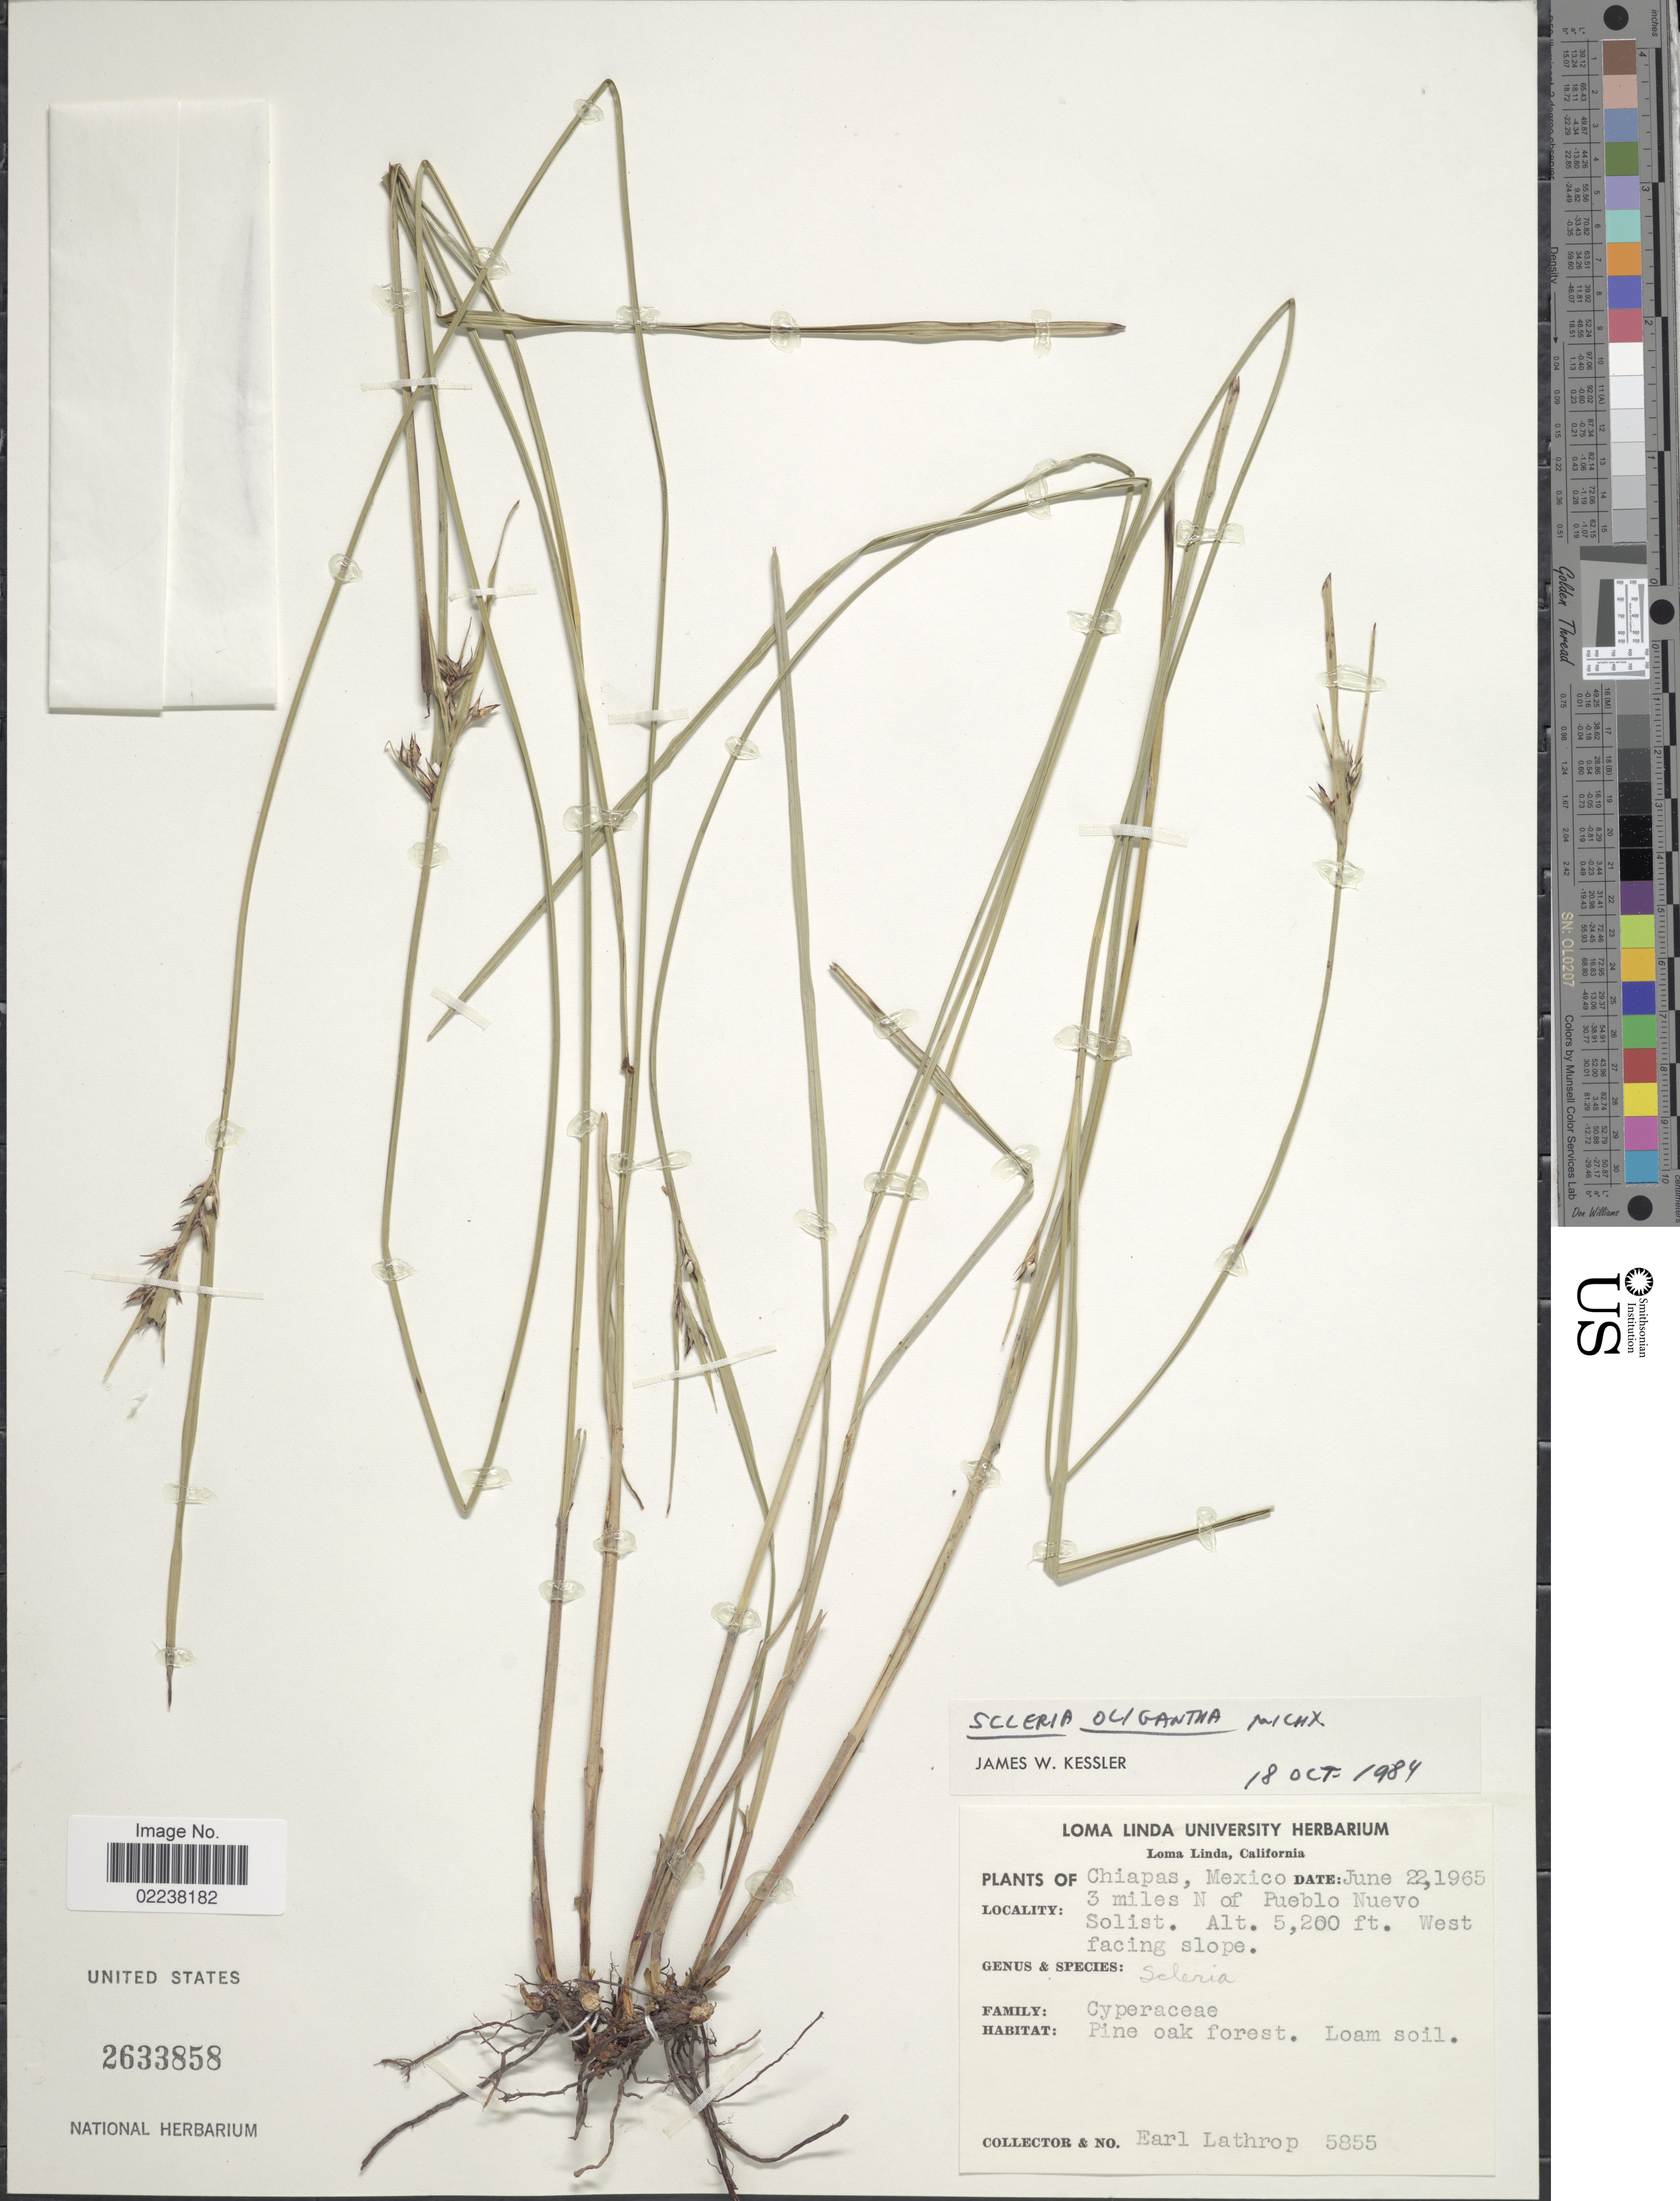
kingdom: Plantae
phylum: Tracheophyta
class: Liliopsida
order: Poales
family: Cyperaceae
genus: Scleria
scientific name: Scleria oligantha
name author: Michx.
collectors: E. W. Lathrop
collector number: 5855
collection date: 1965-06-22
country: Mexico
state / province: Chiapas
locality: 3 miles N of Pueblo Nuevo Solist, West facing slope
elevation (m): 1585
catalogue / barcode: US 2633858